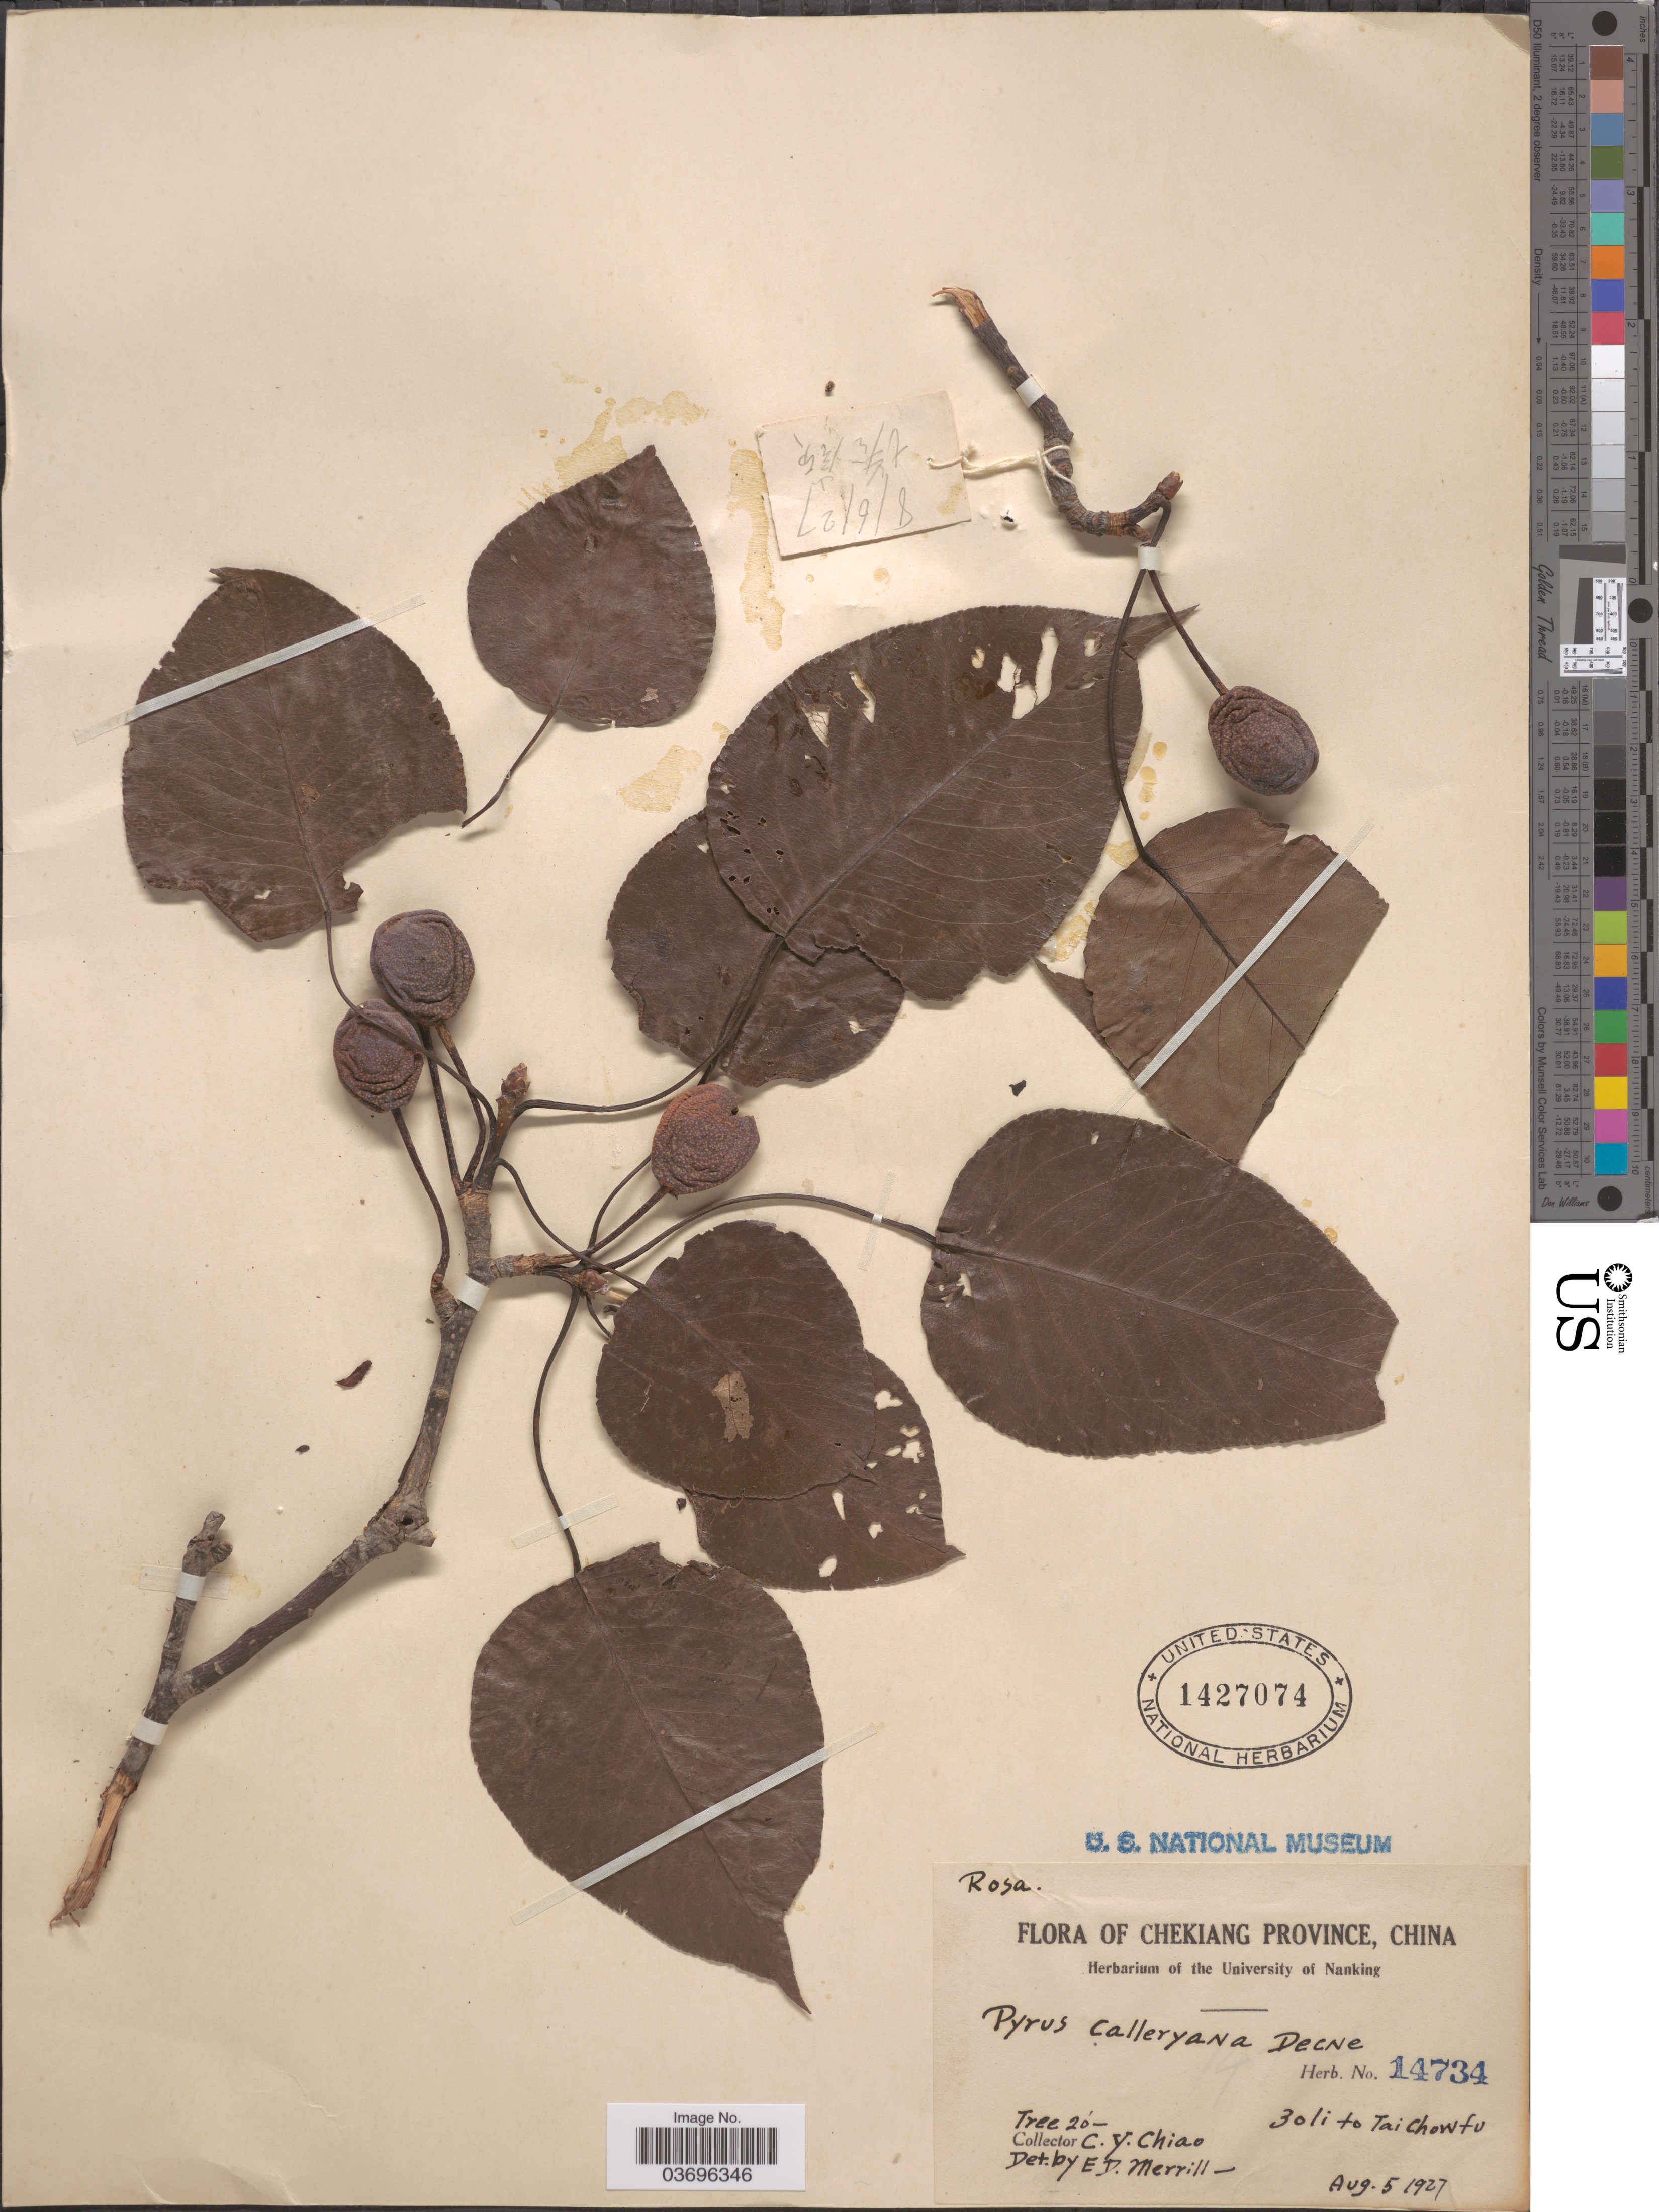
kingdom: Plantae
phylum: Tracheophyta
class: Magnoliopsida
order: Rosales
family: Rosaceae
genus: Pyrus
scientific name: Pyrus calleryana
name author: Decne.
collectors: C. Y. Chiao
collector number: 14734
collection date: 1927-08-05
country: China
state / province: Zhejiang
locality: Chekiang Province. 30 li to Tai Chowfu.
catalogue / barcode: US 1427074